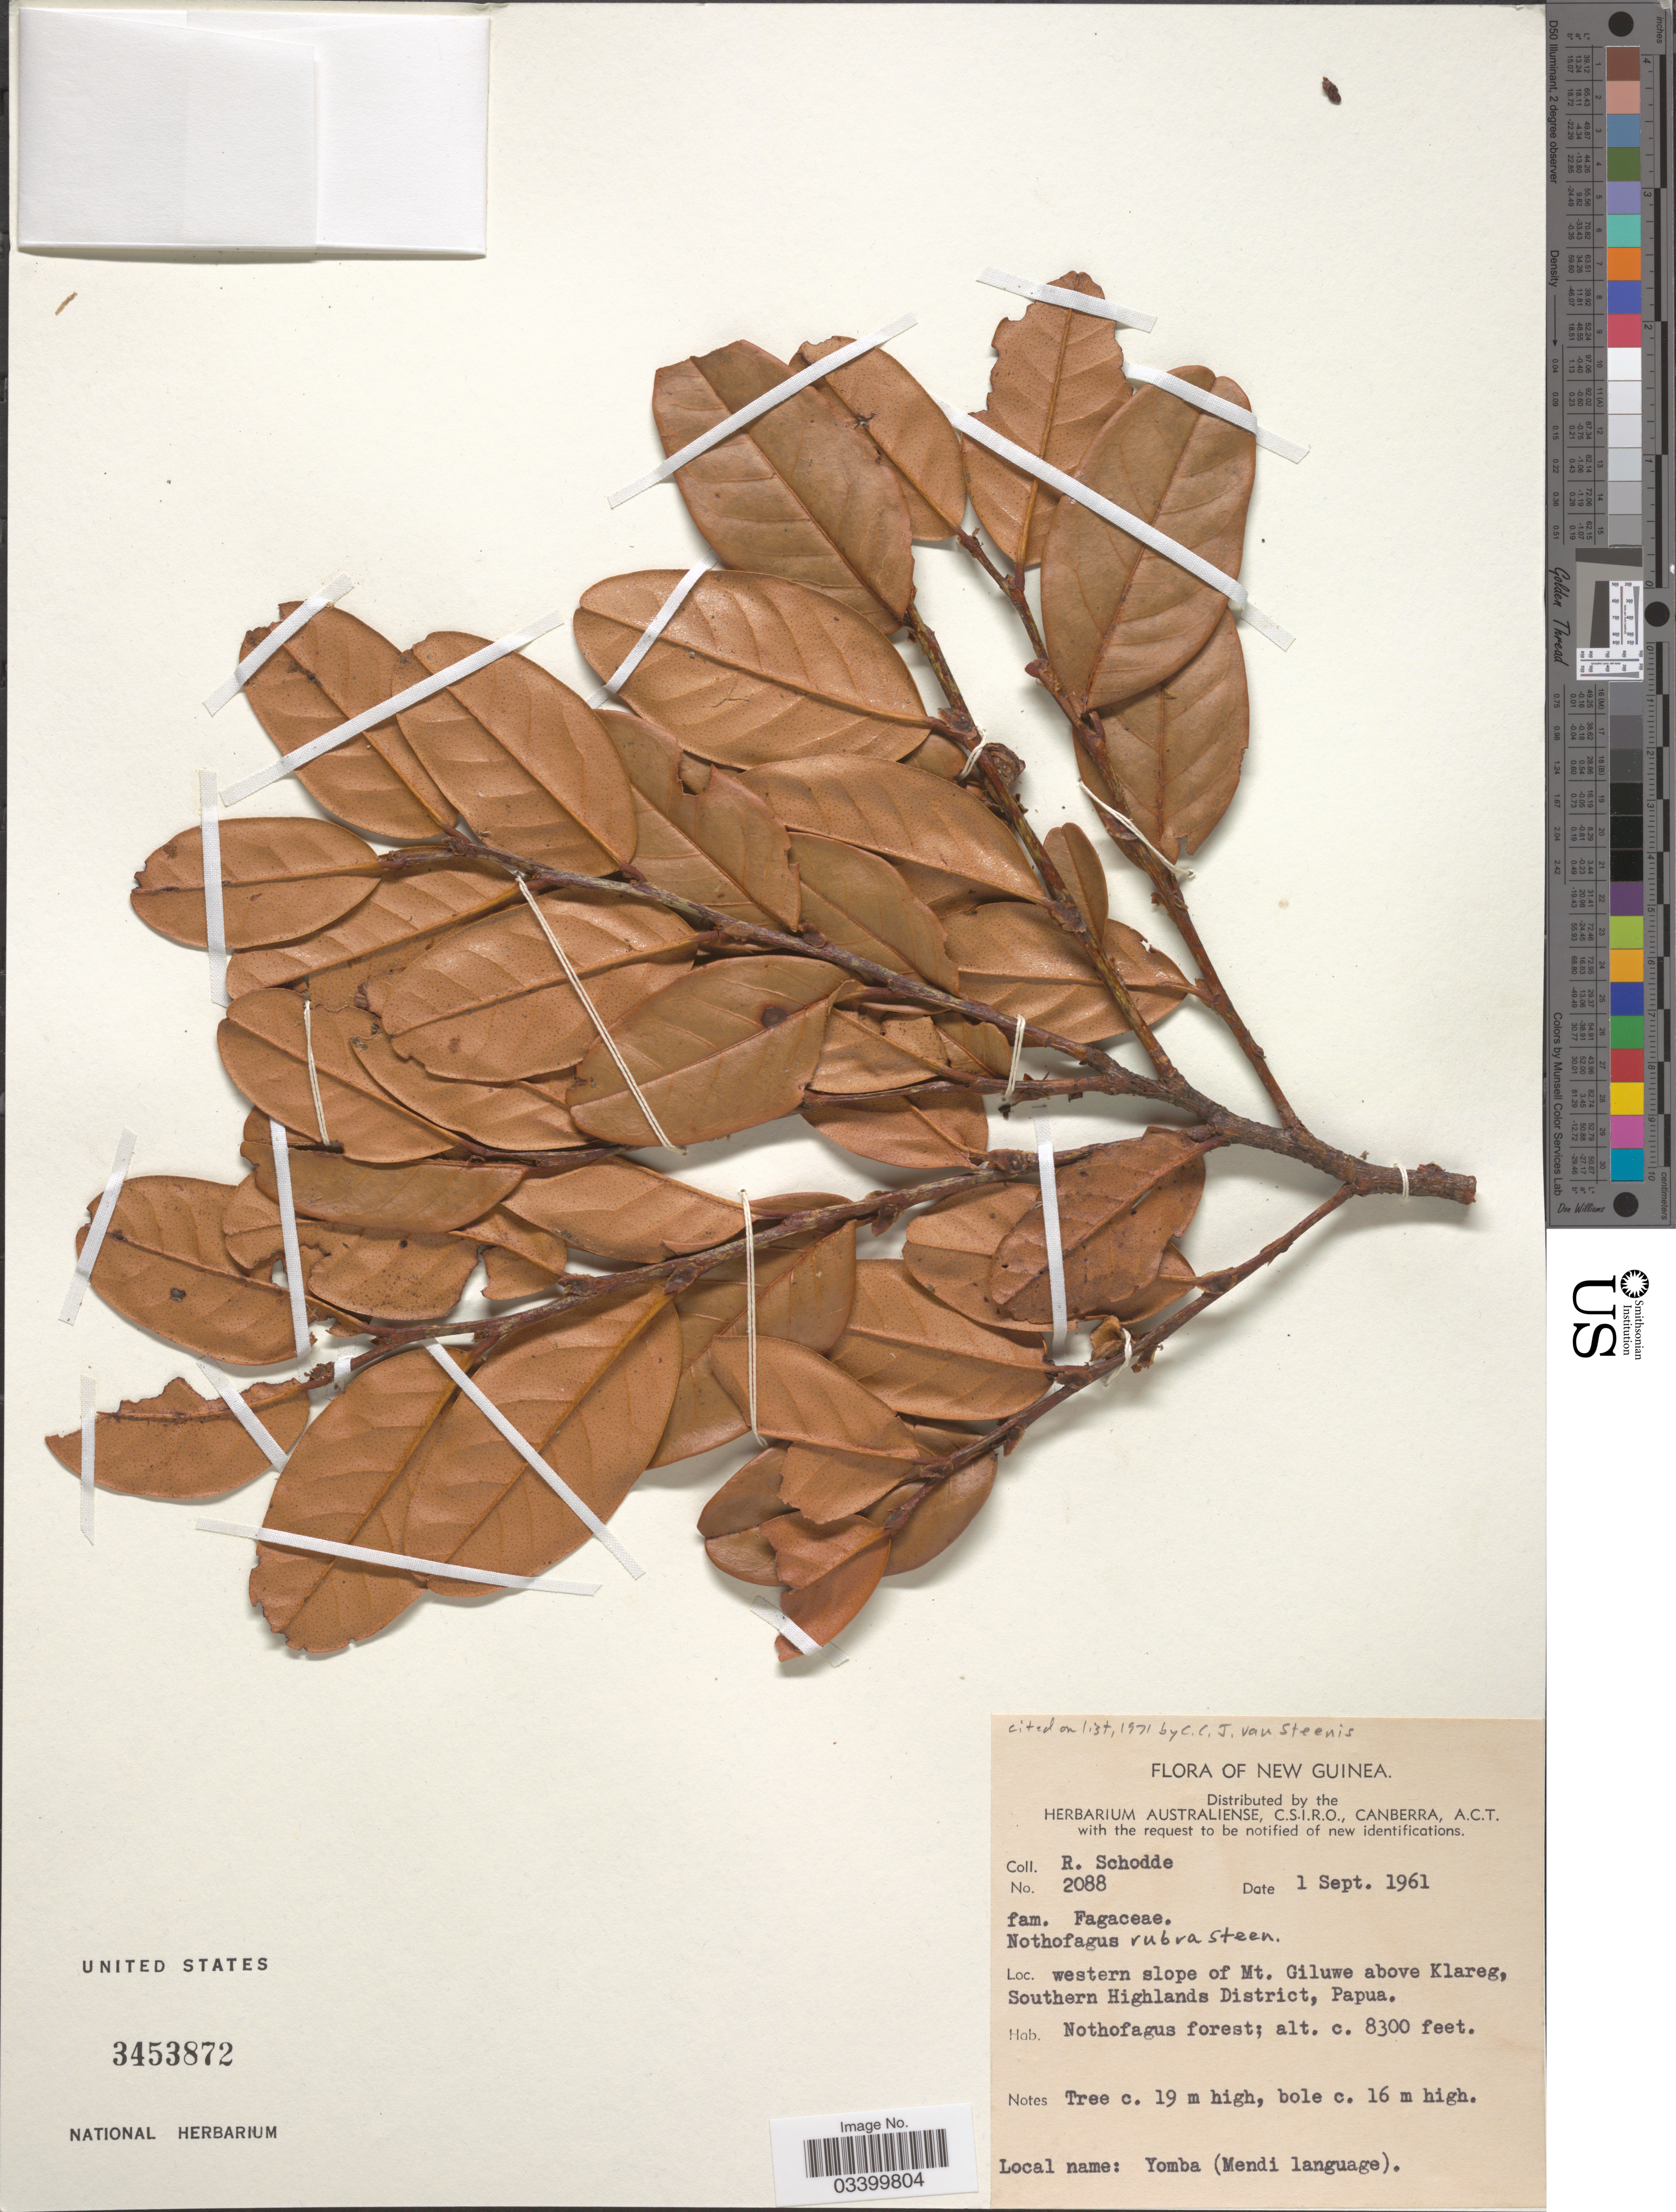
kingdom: Plantae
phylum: Tracheophyta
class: Magnoliopsida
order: Fagales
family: Nothofagaceae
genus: Nothofagus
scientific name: Nothofagus rubra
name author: Steenis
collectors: R. Schodde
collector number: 2088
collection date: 1961-09-01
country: Papua New Guinea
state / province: Southern Highlands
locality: New Guinea. Western slope of mt. Giluwe above Klareg, Southern Highlands District, Papua.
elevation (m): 2530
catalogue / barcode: US 3453872